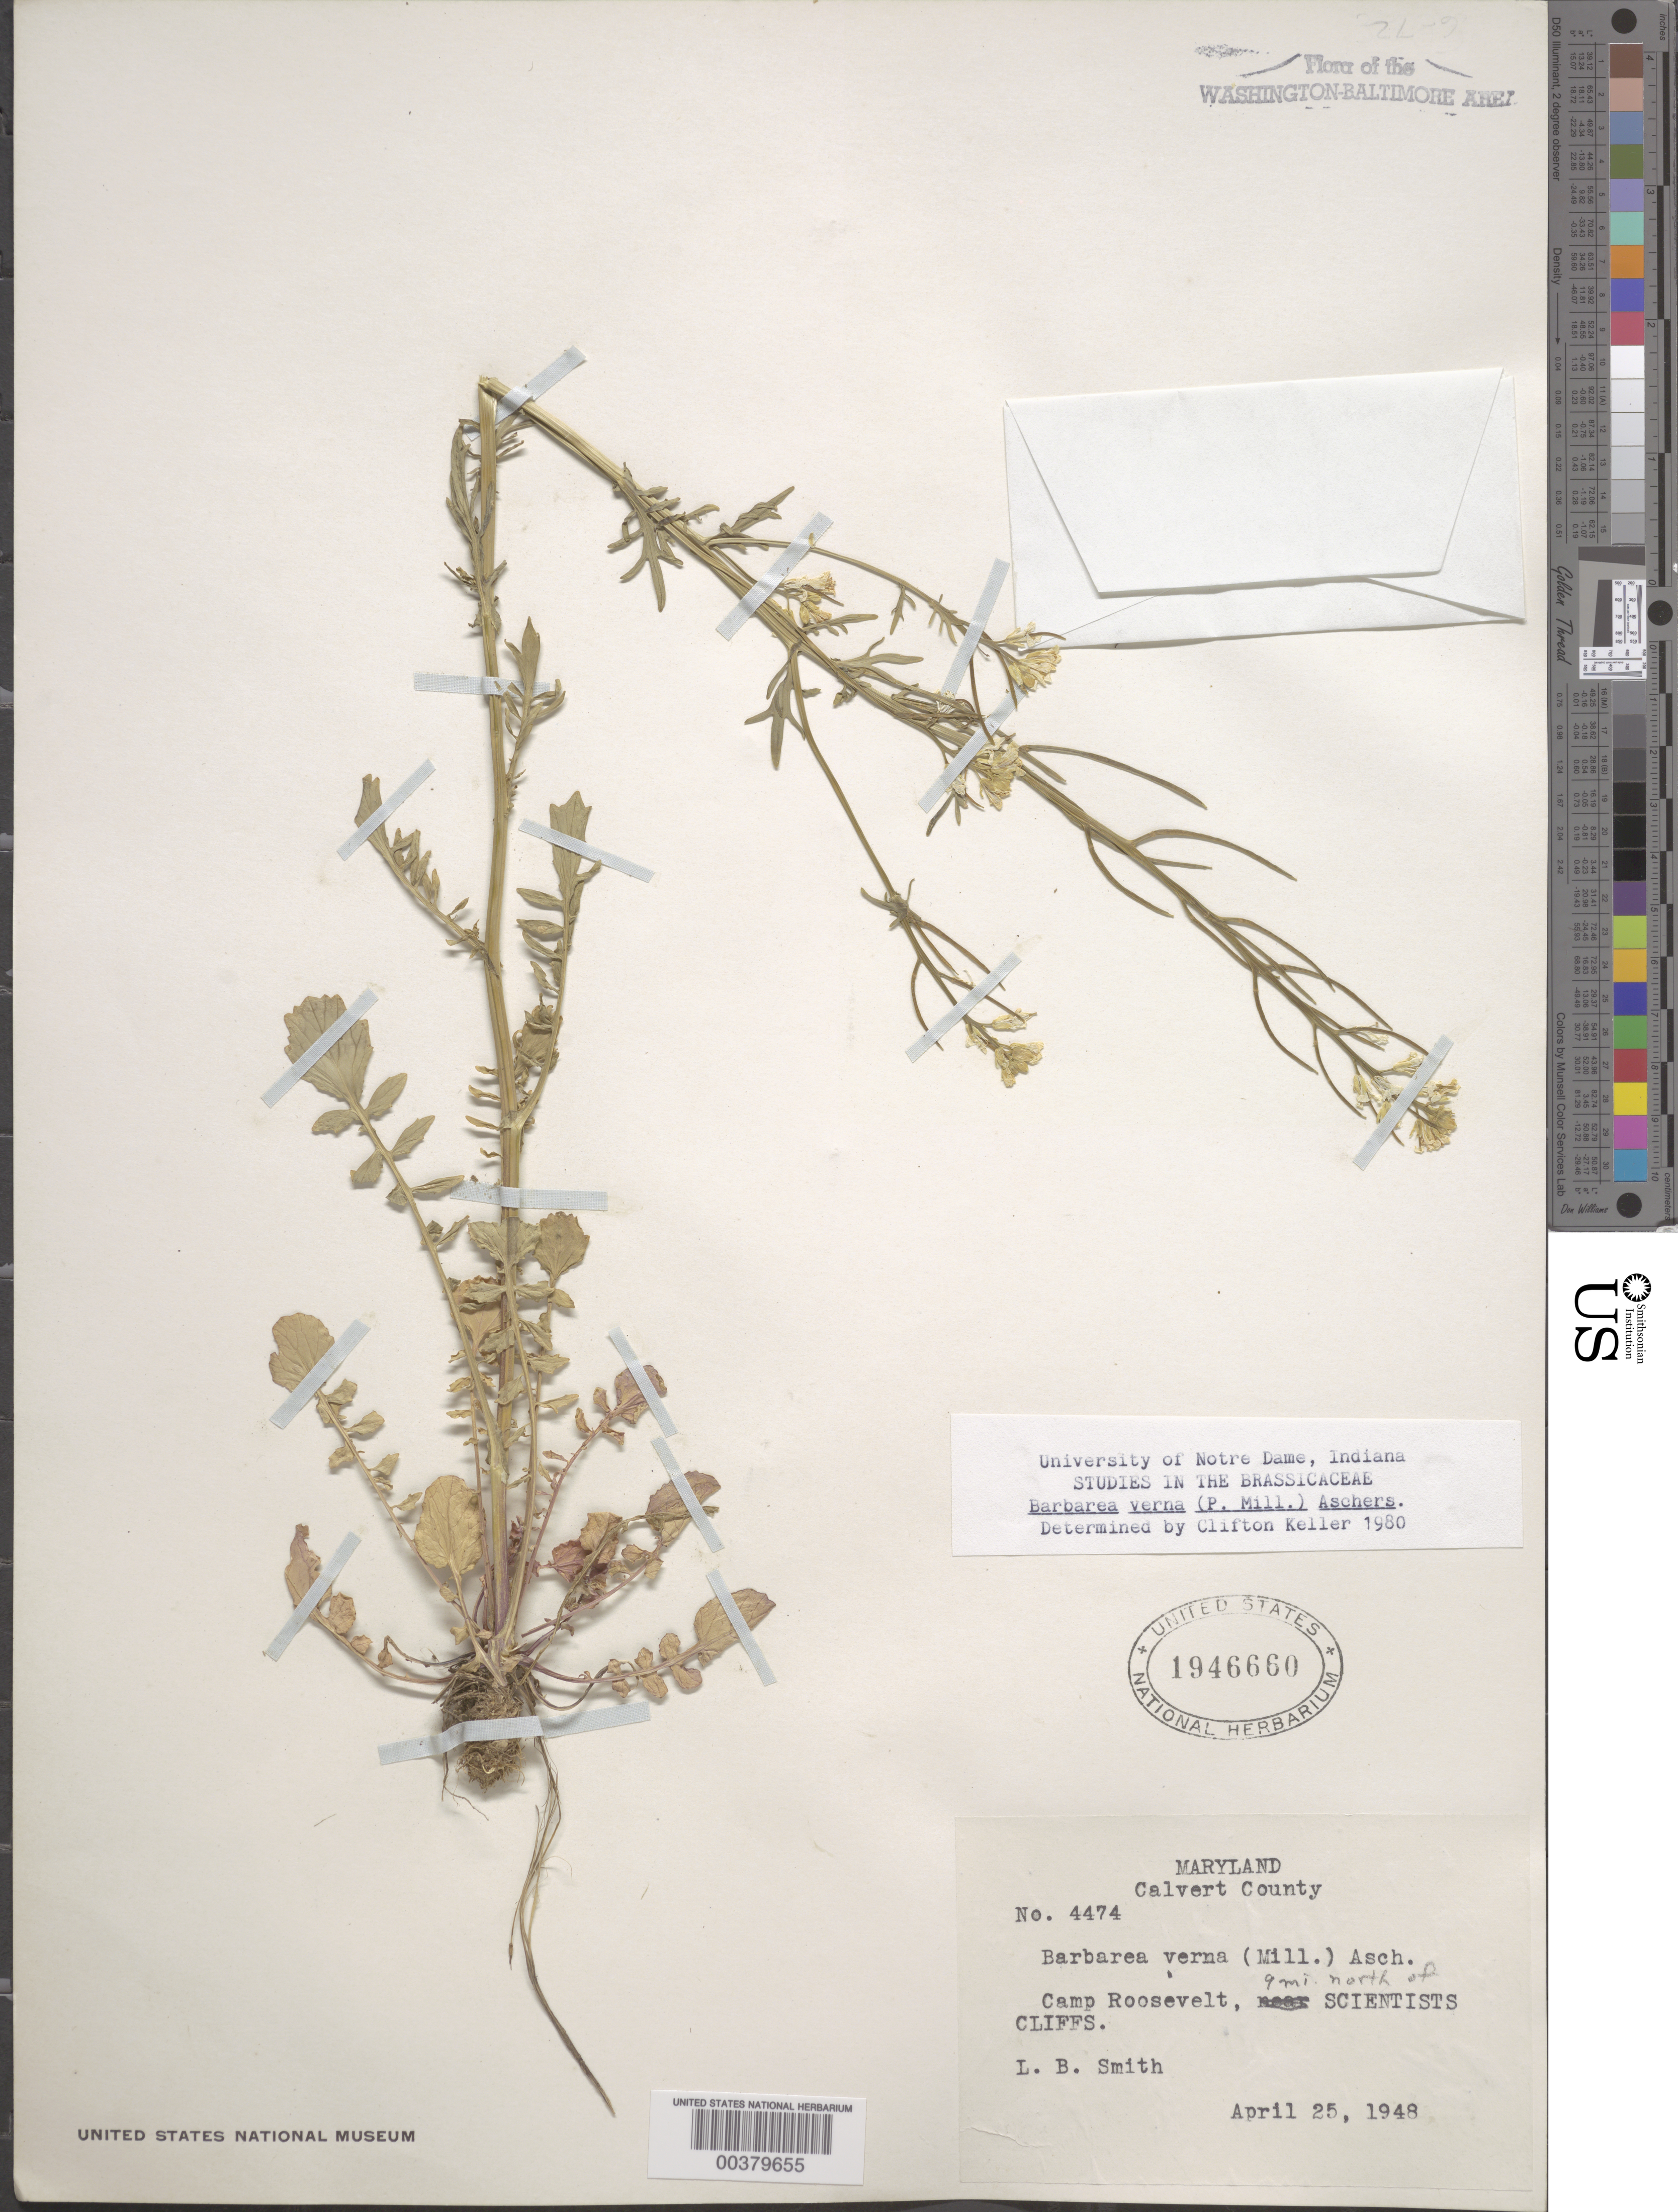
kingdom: Plantae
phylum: Tracheophyta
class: Magnoliopsida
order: Brassicales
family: Brassicaceae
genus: Barbarea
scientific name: Barbarea verna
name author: (Mill.) Asch.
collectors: L. Smith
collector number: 4474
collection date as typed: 25 Apr 1948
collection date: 1948-04-25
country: United States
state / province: Maryland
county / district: Calvert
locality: Camp Roosevelt, north of Scientists cliffs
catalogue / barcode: US 1946660